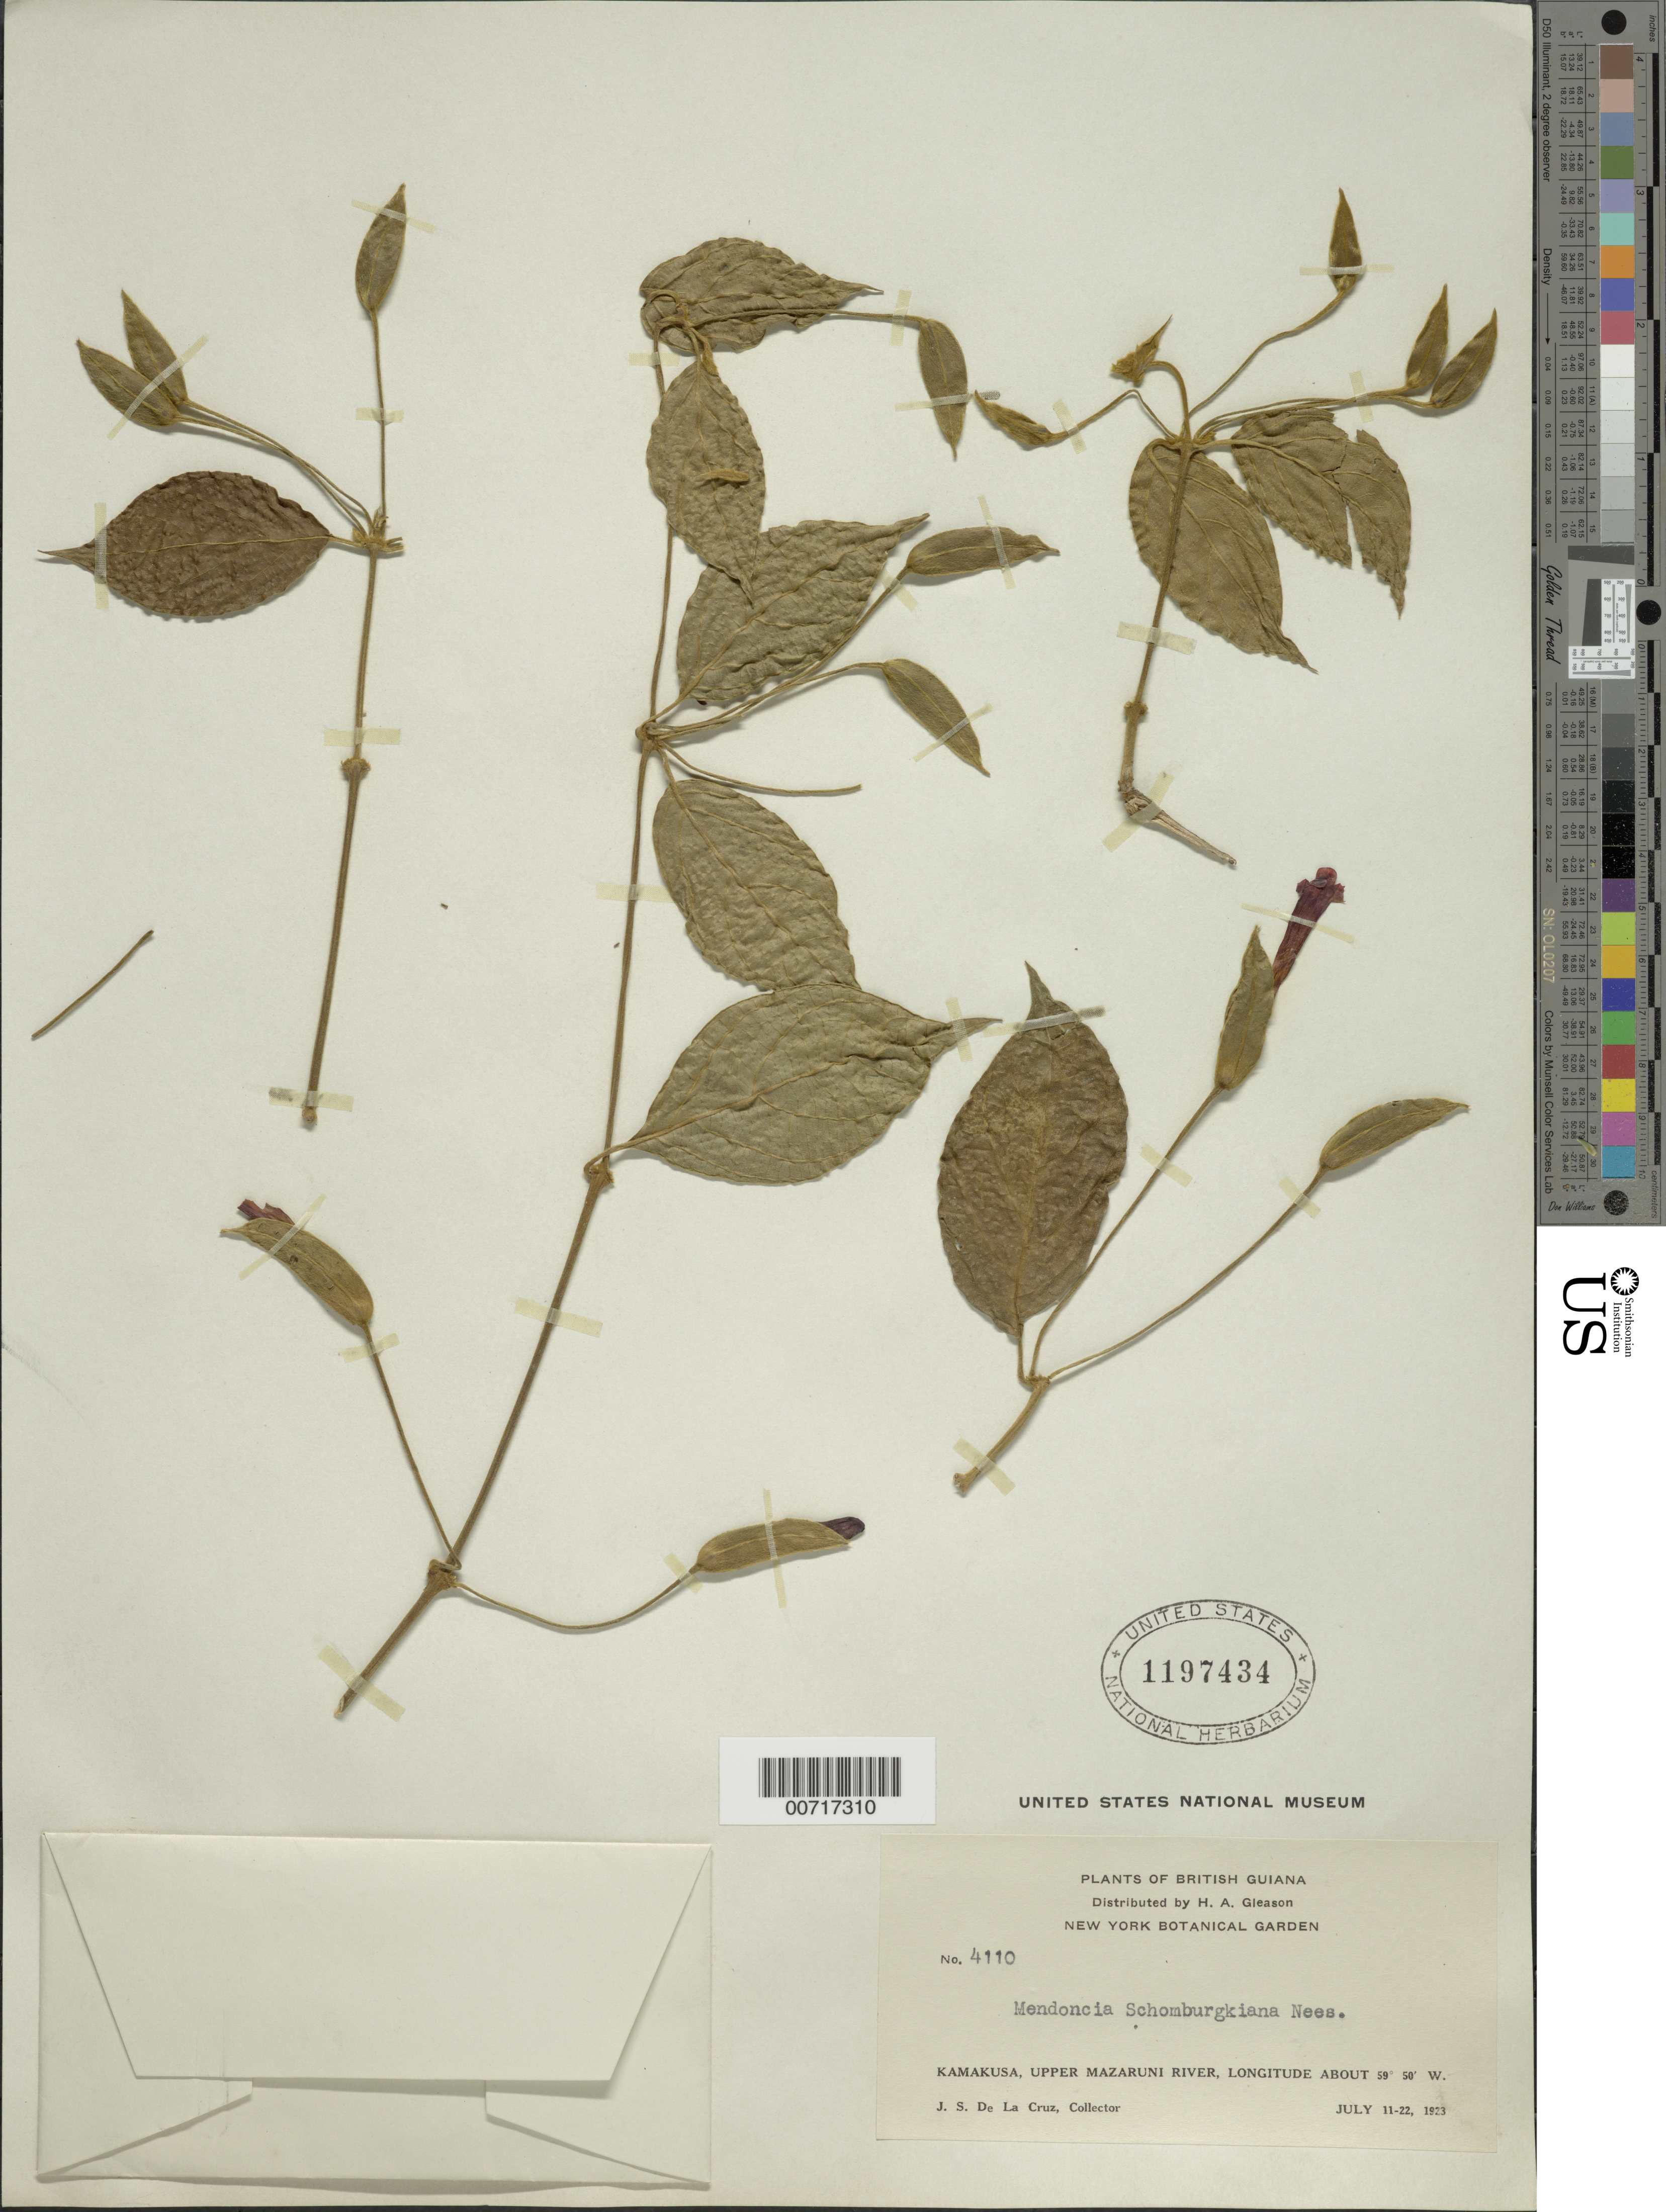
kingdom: Plantae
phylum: Tracheophyta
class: Magnoliopsida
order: Lamiales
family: Acanthaceae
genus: Mendoncia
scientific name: Mendoncia schomburgkiana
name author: Nees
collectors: J. S. de la Cruz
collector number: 4110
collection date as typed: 11-Jul-23 to 22-Jul-23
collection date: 1923-07-11/1923-07-22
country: Guyana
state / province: Cuyuni-Mazaruni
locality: Kamakusa, Upper Mazaruni R.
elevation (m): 100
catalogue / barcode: US 1197434